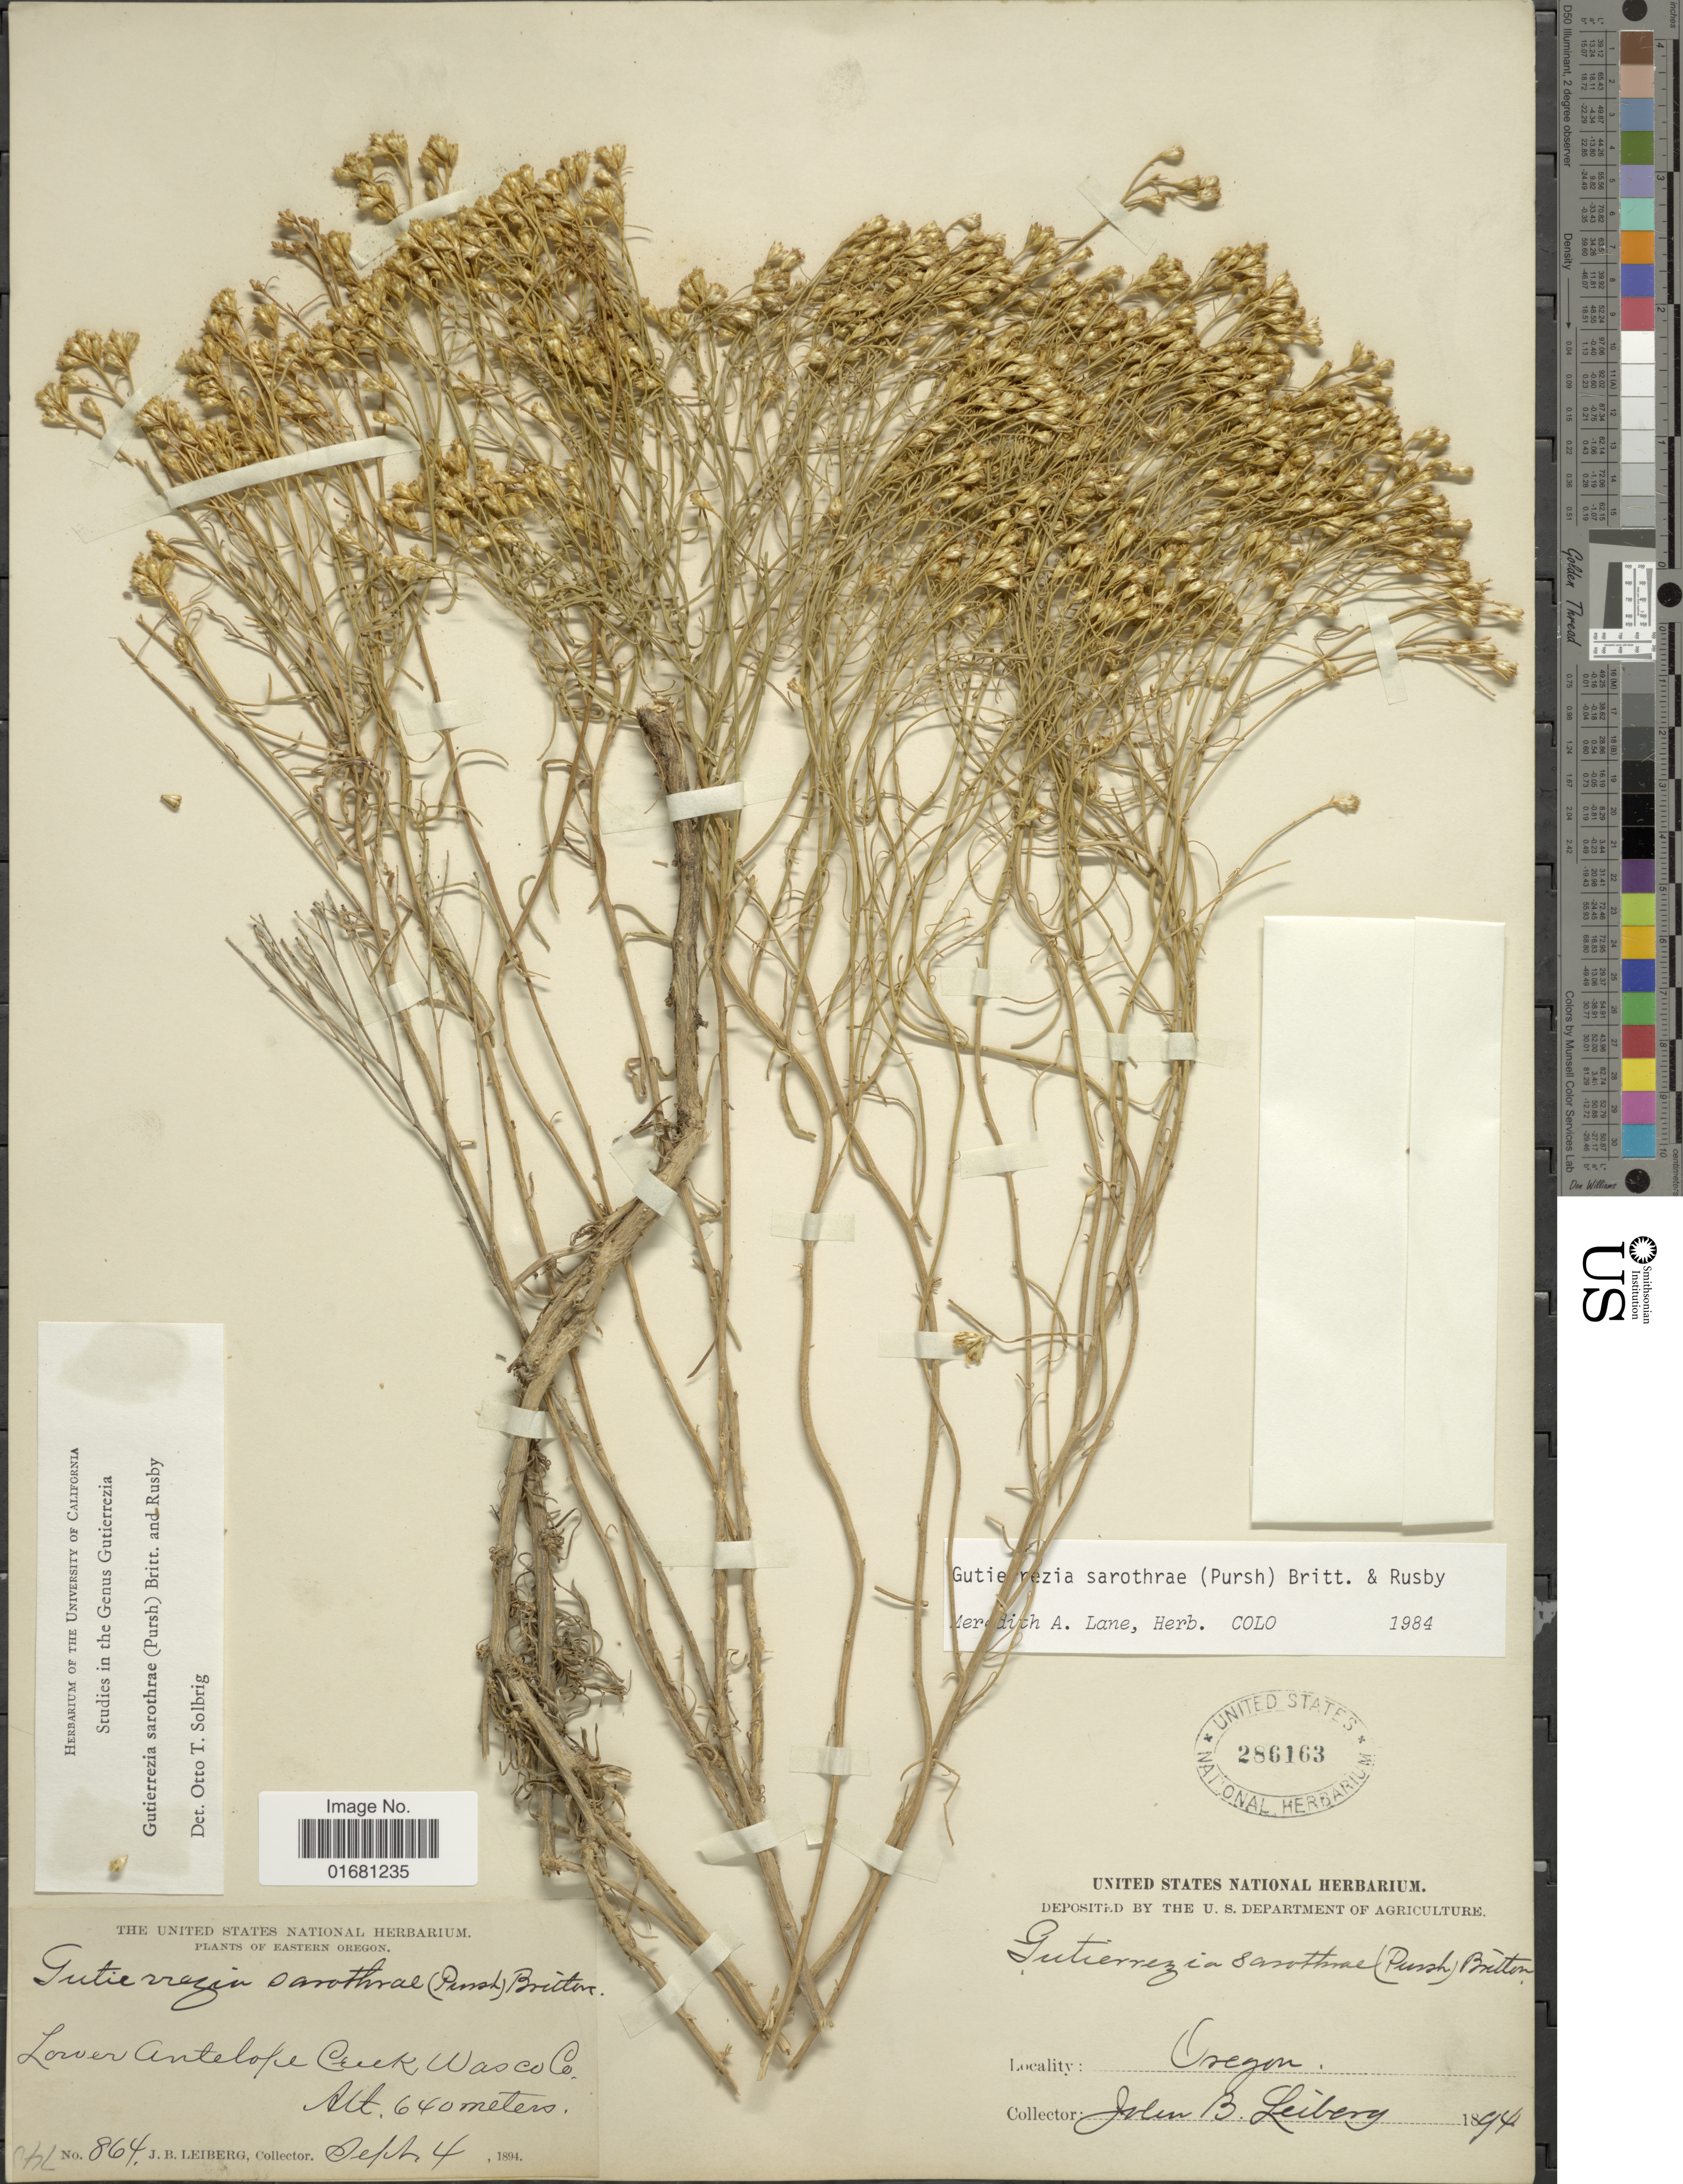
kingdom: Plantae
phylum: Tracheophyta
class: Magnoliopsida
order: Asterales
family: Asteraceae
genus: Gutierrezia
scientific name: Gutierrezia sarothrae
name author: (Pursh) Britton & Rusby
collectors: J. B. Leiberg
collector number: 864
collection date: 1894-09-04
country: United States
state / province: Oregon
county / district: Wasco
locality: Oregon. Lorver Antelope Creek Wasco Co.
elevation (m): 640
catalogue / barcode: US 286163